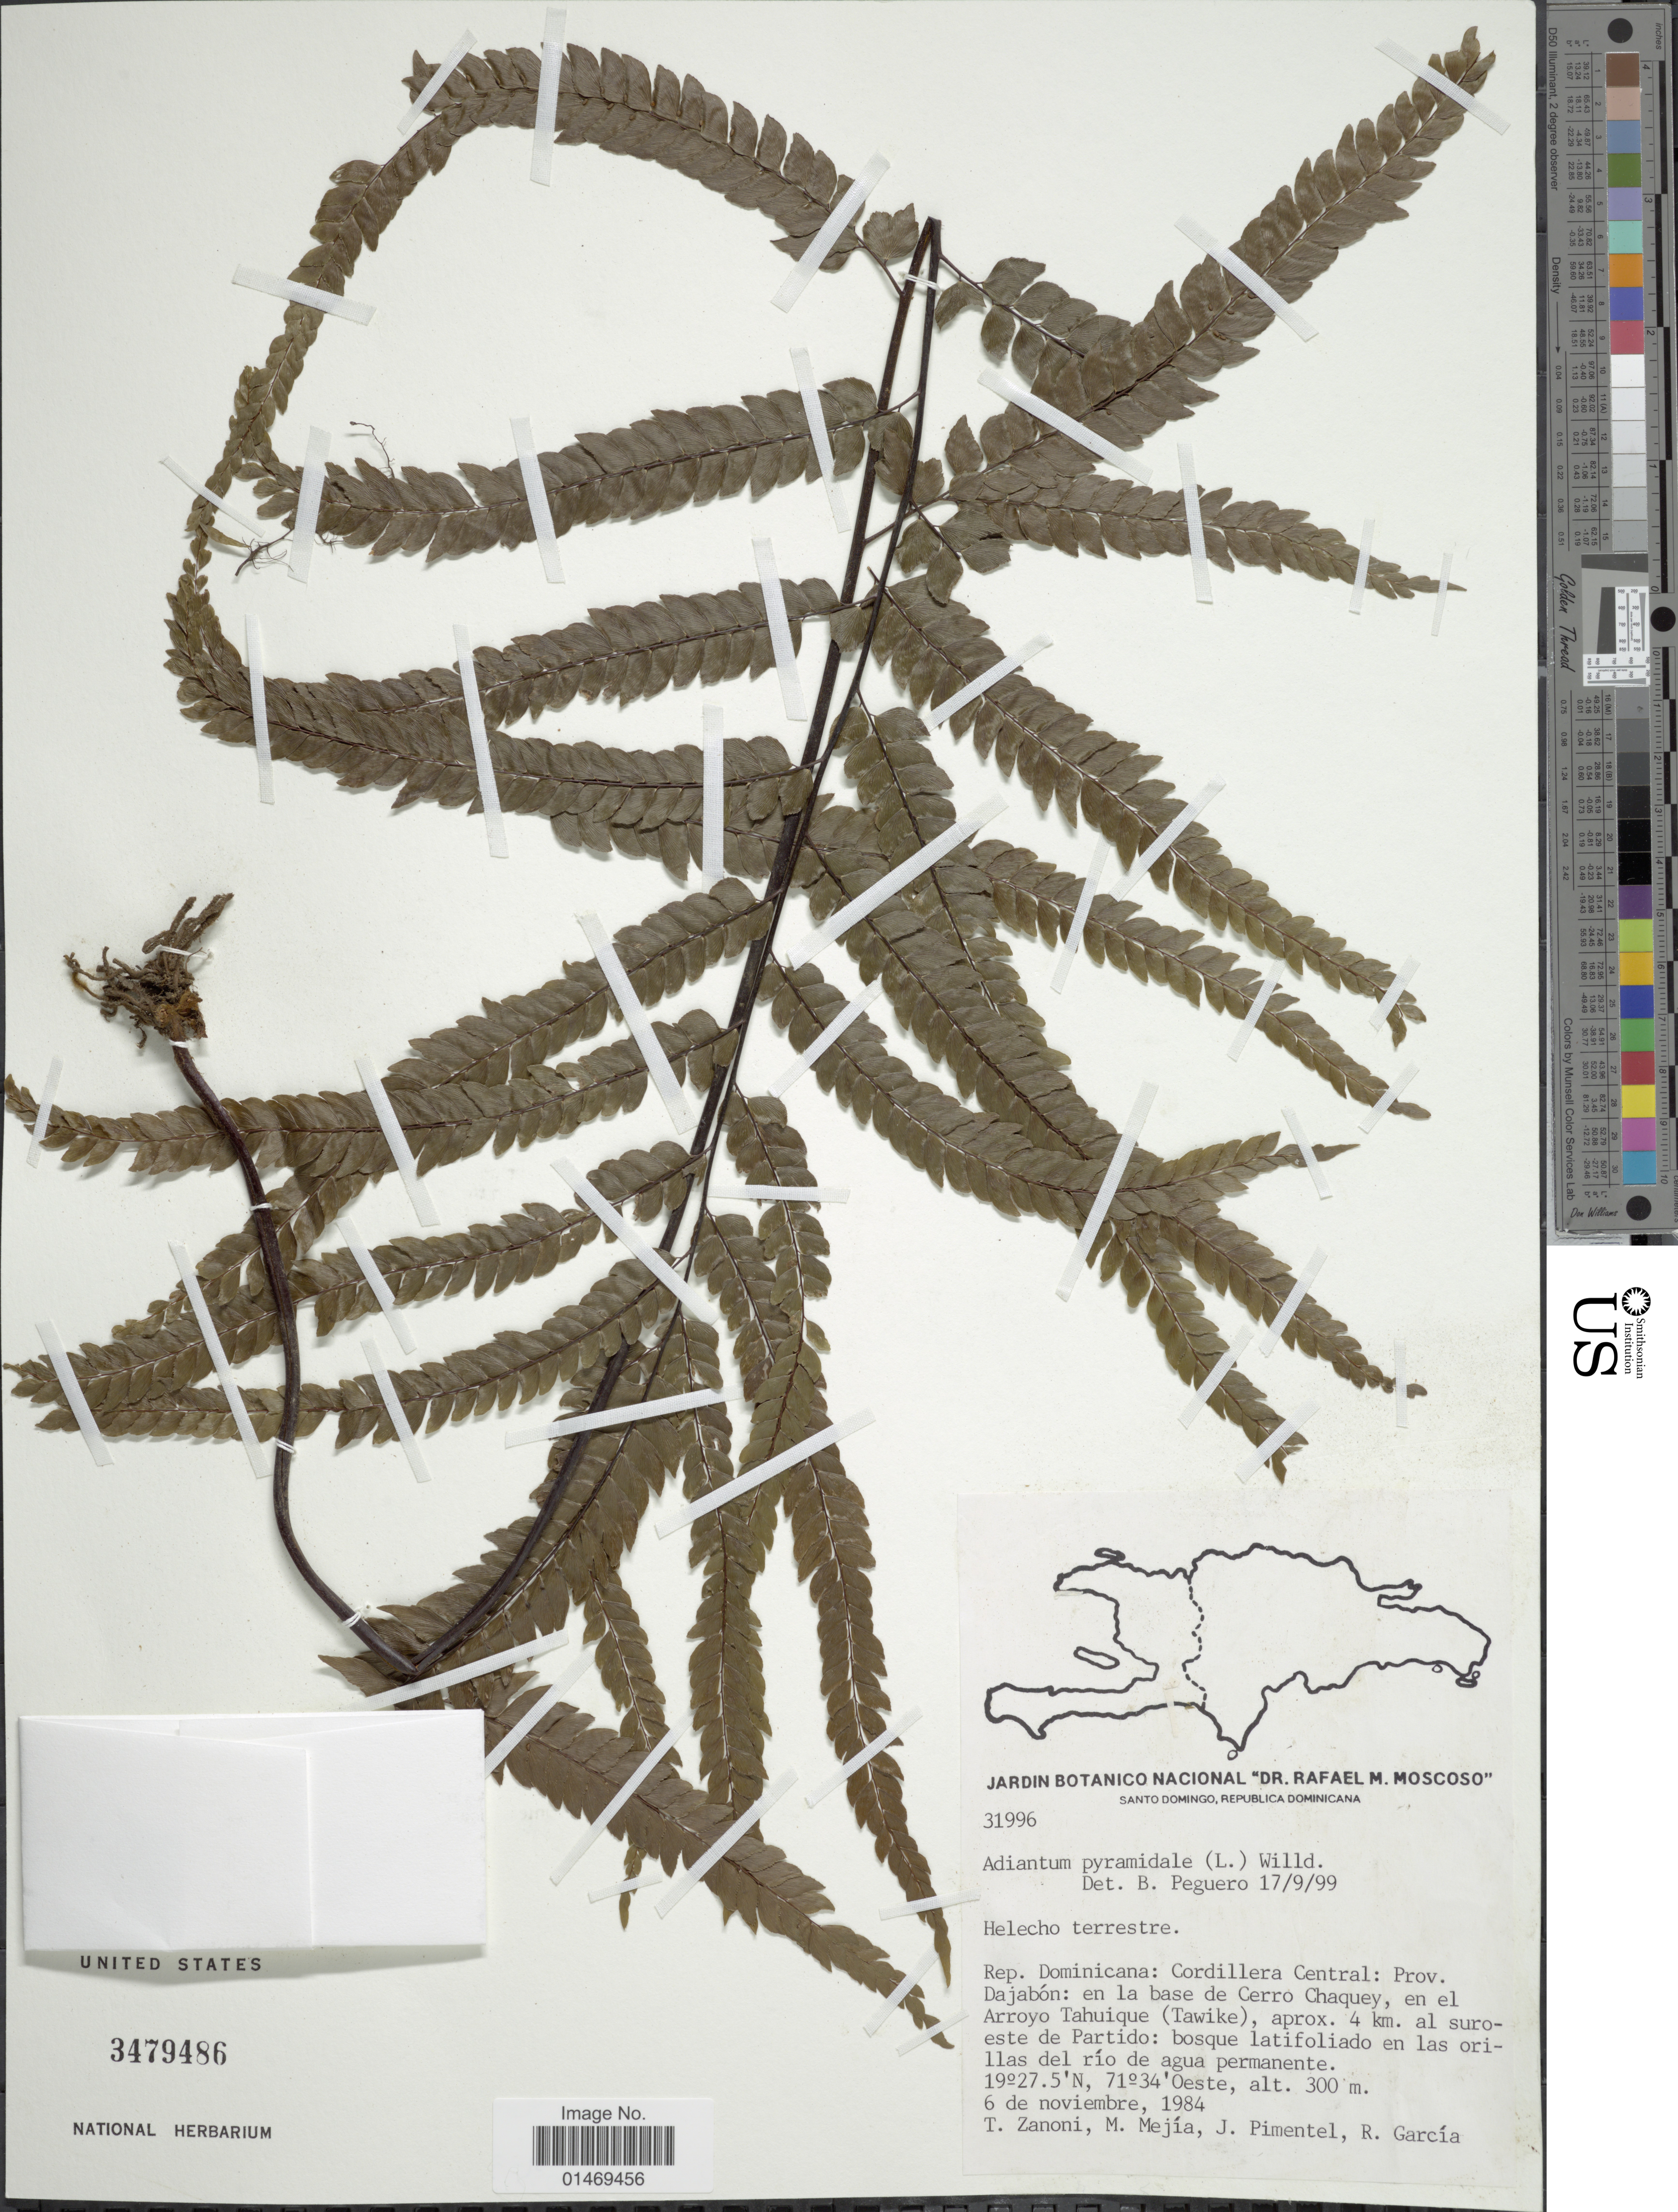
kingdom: Plantae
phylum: Tracheophyta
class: Polypodiopsida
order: Polypodiales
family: Pteridaceae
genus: Adiantum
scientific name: Adiantum pyramidale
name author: (L.) Willd.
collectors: T. A. Zanoni, M. Mejia, -. Pimentel & R. Garcia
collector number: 31996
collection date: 1984-11-06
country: Dominican Republic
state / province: Dajabón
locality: Rep. Dominicana: Cordillera Central: en la base de Cerro Chaquey, en el Arroyo Tahuique (Tawike), aprox. 4 km. al suroeste de Partido: bosque latifoliado en las orillas del rio de agua permanente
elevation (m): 300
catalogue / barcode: US 3479486